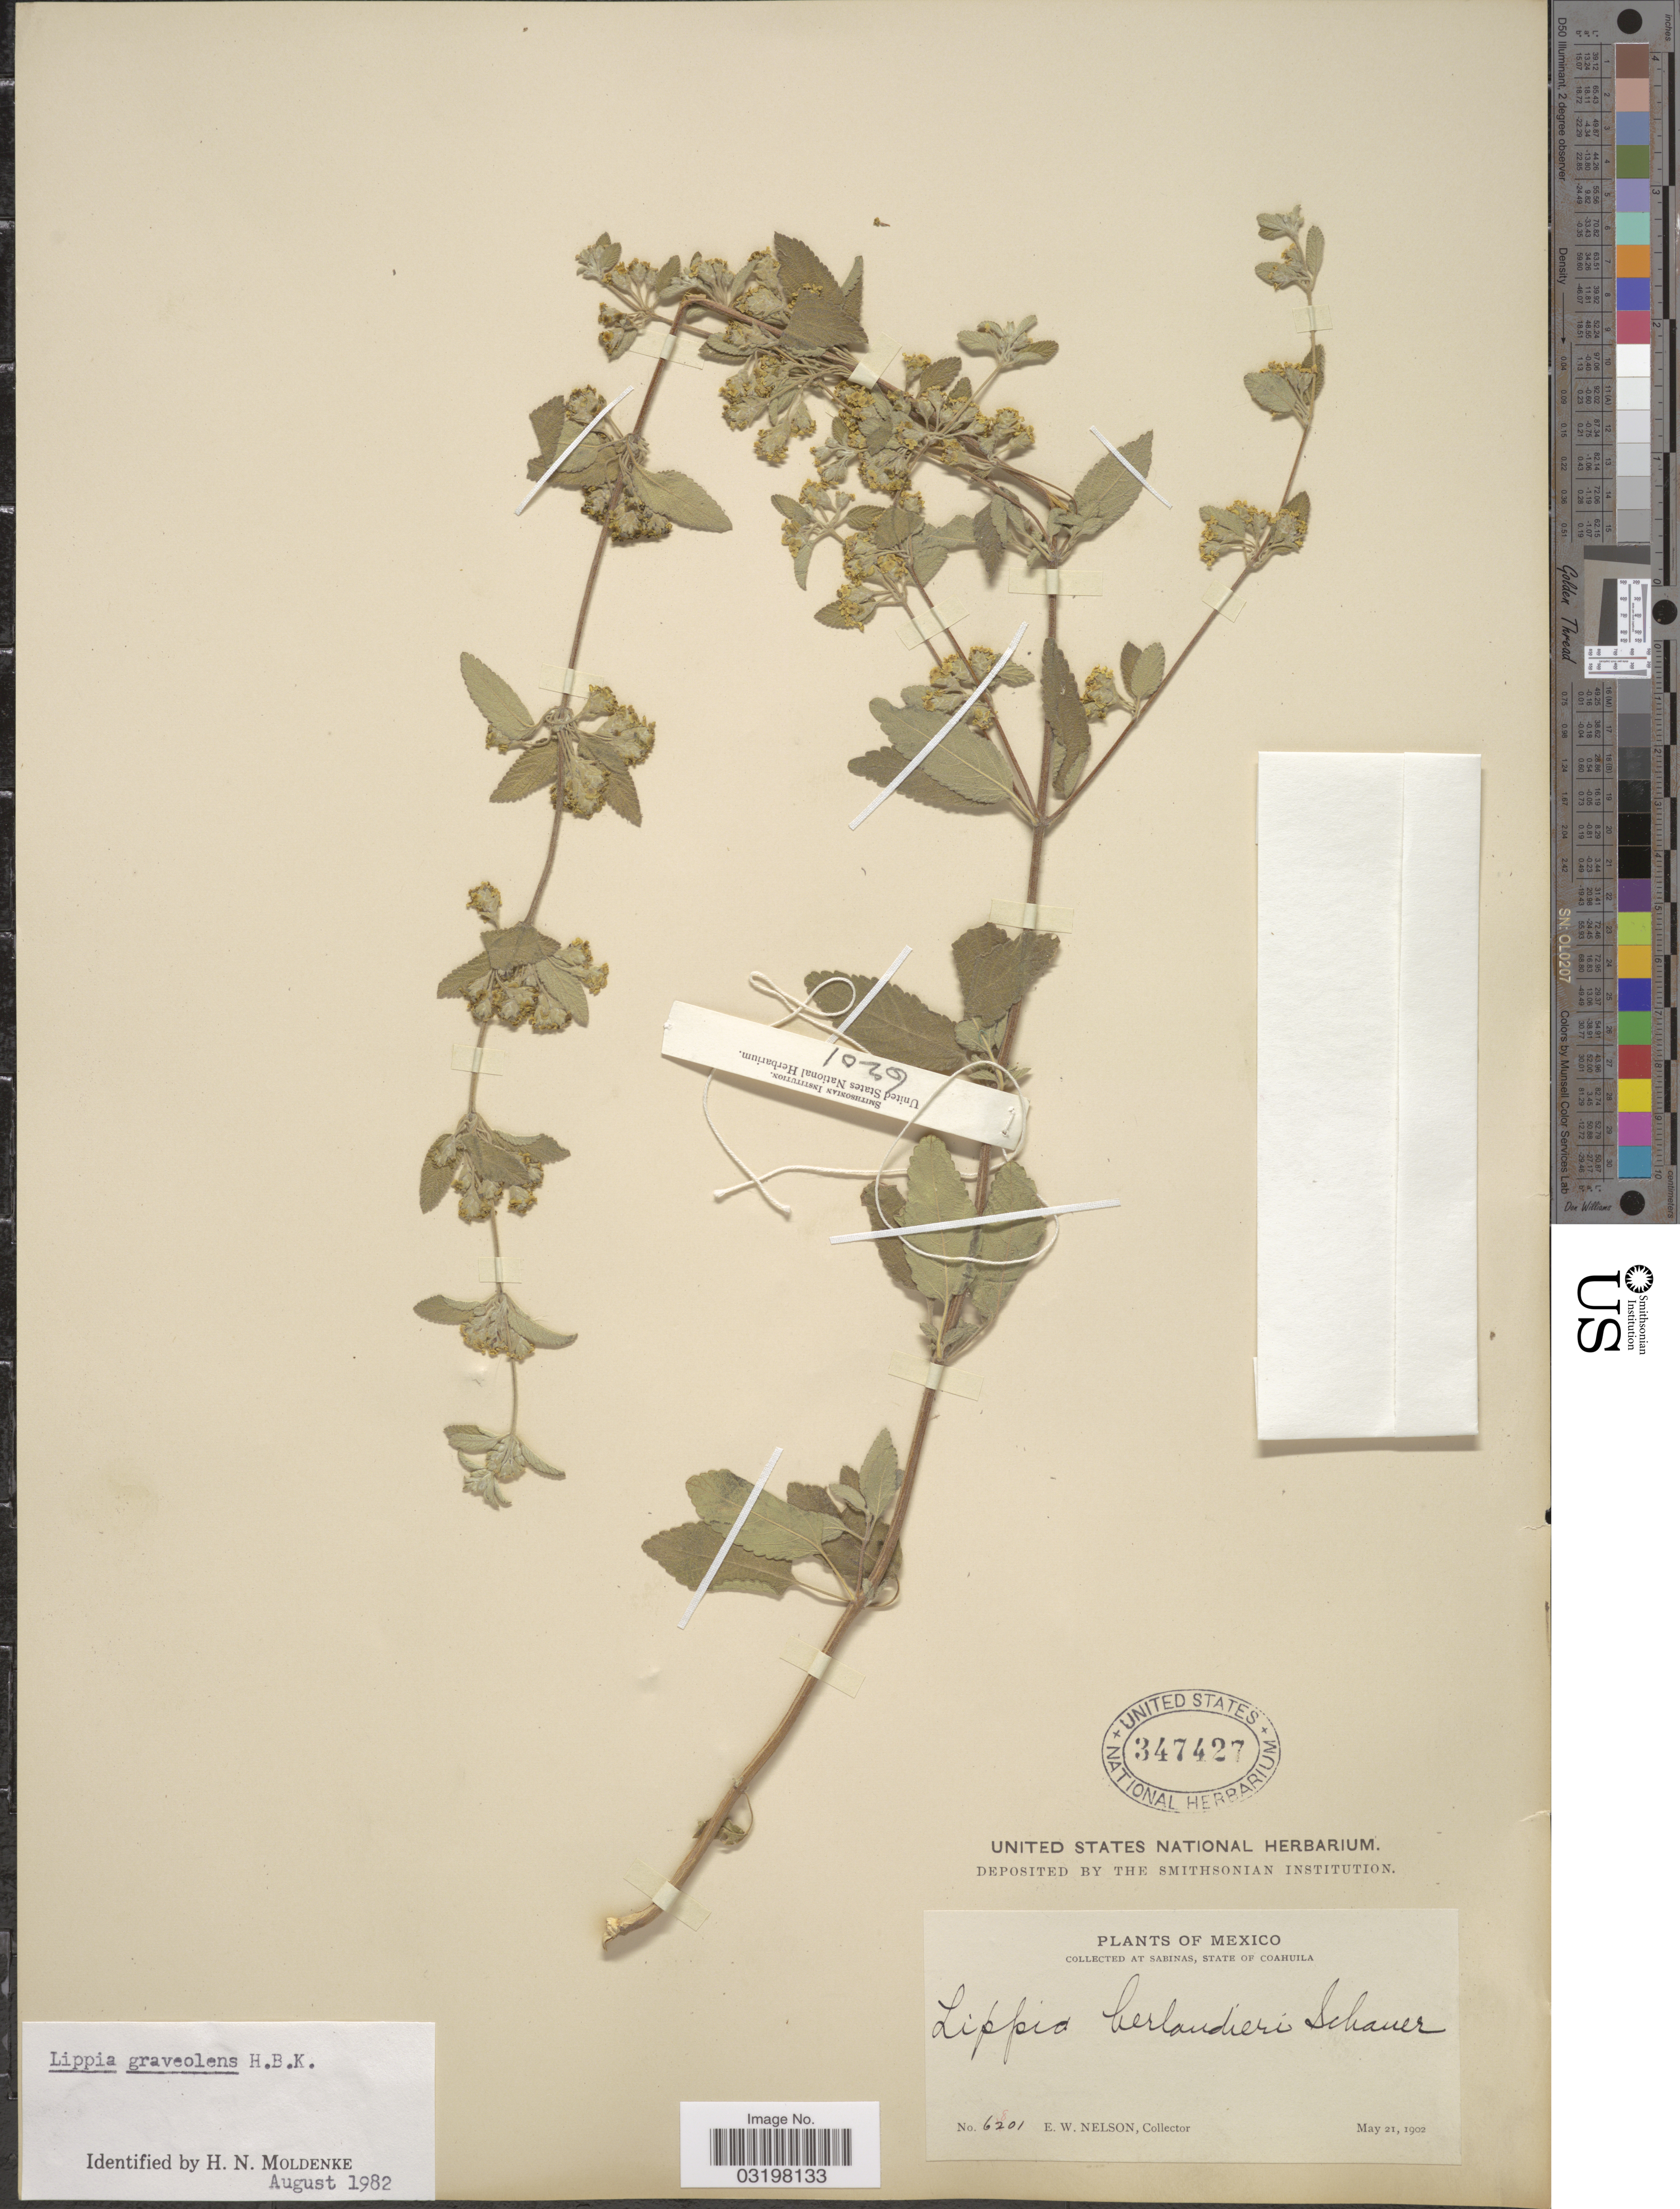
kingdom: Plantae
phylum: Tracheophyta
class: Magnoliopsida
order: Lamiales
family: Verbenaceae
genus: Lippia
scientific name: Lippia graveolens f. graveolens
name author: Kunth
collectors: E. W. Nelson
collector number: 6201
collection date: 1902-05-21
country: Mexico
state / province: Coahuila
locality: Sabinas.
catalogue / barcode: US 347427